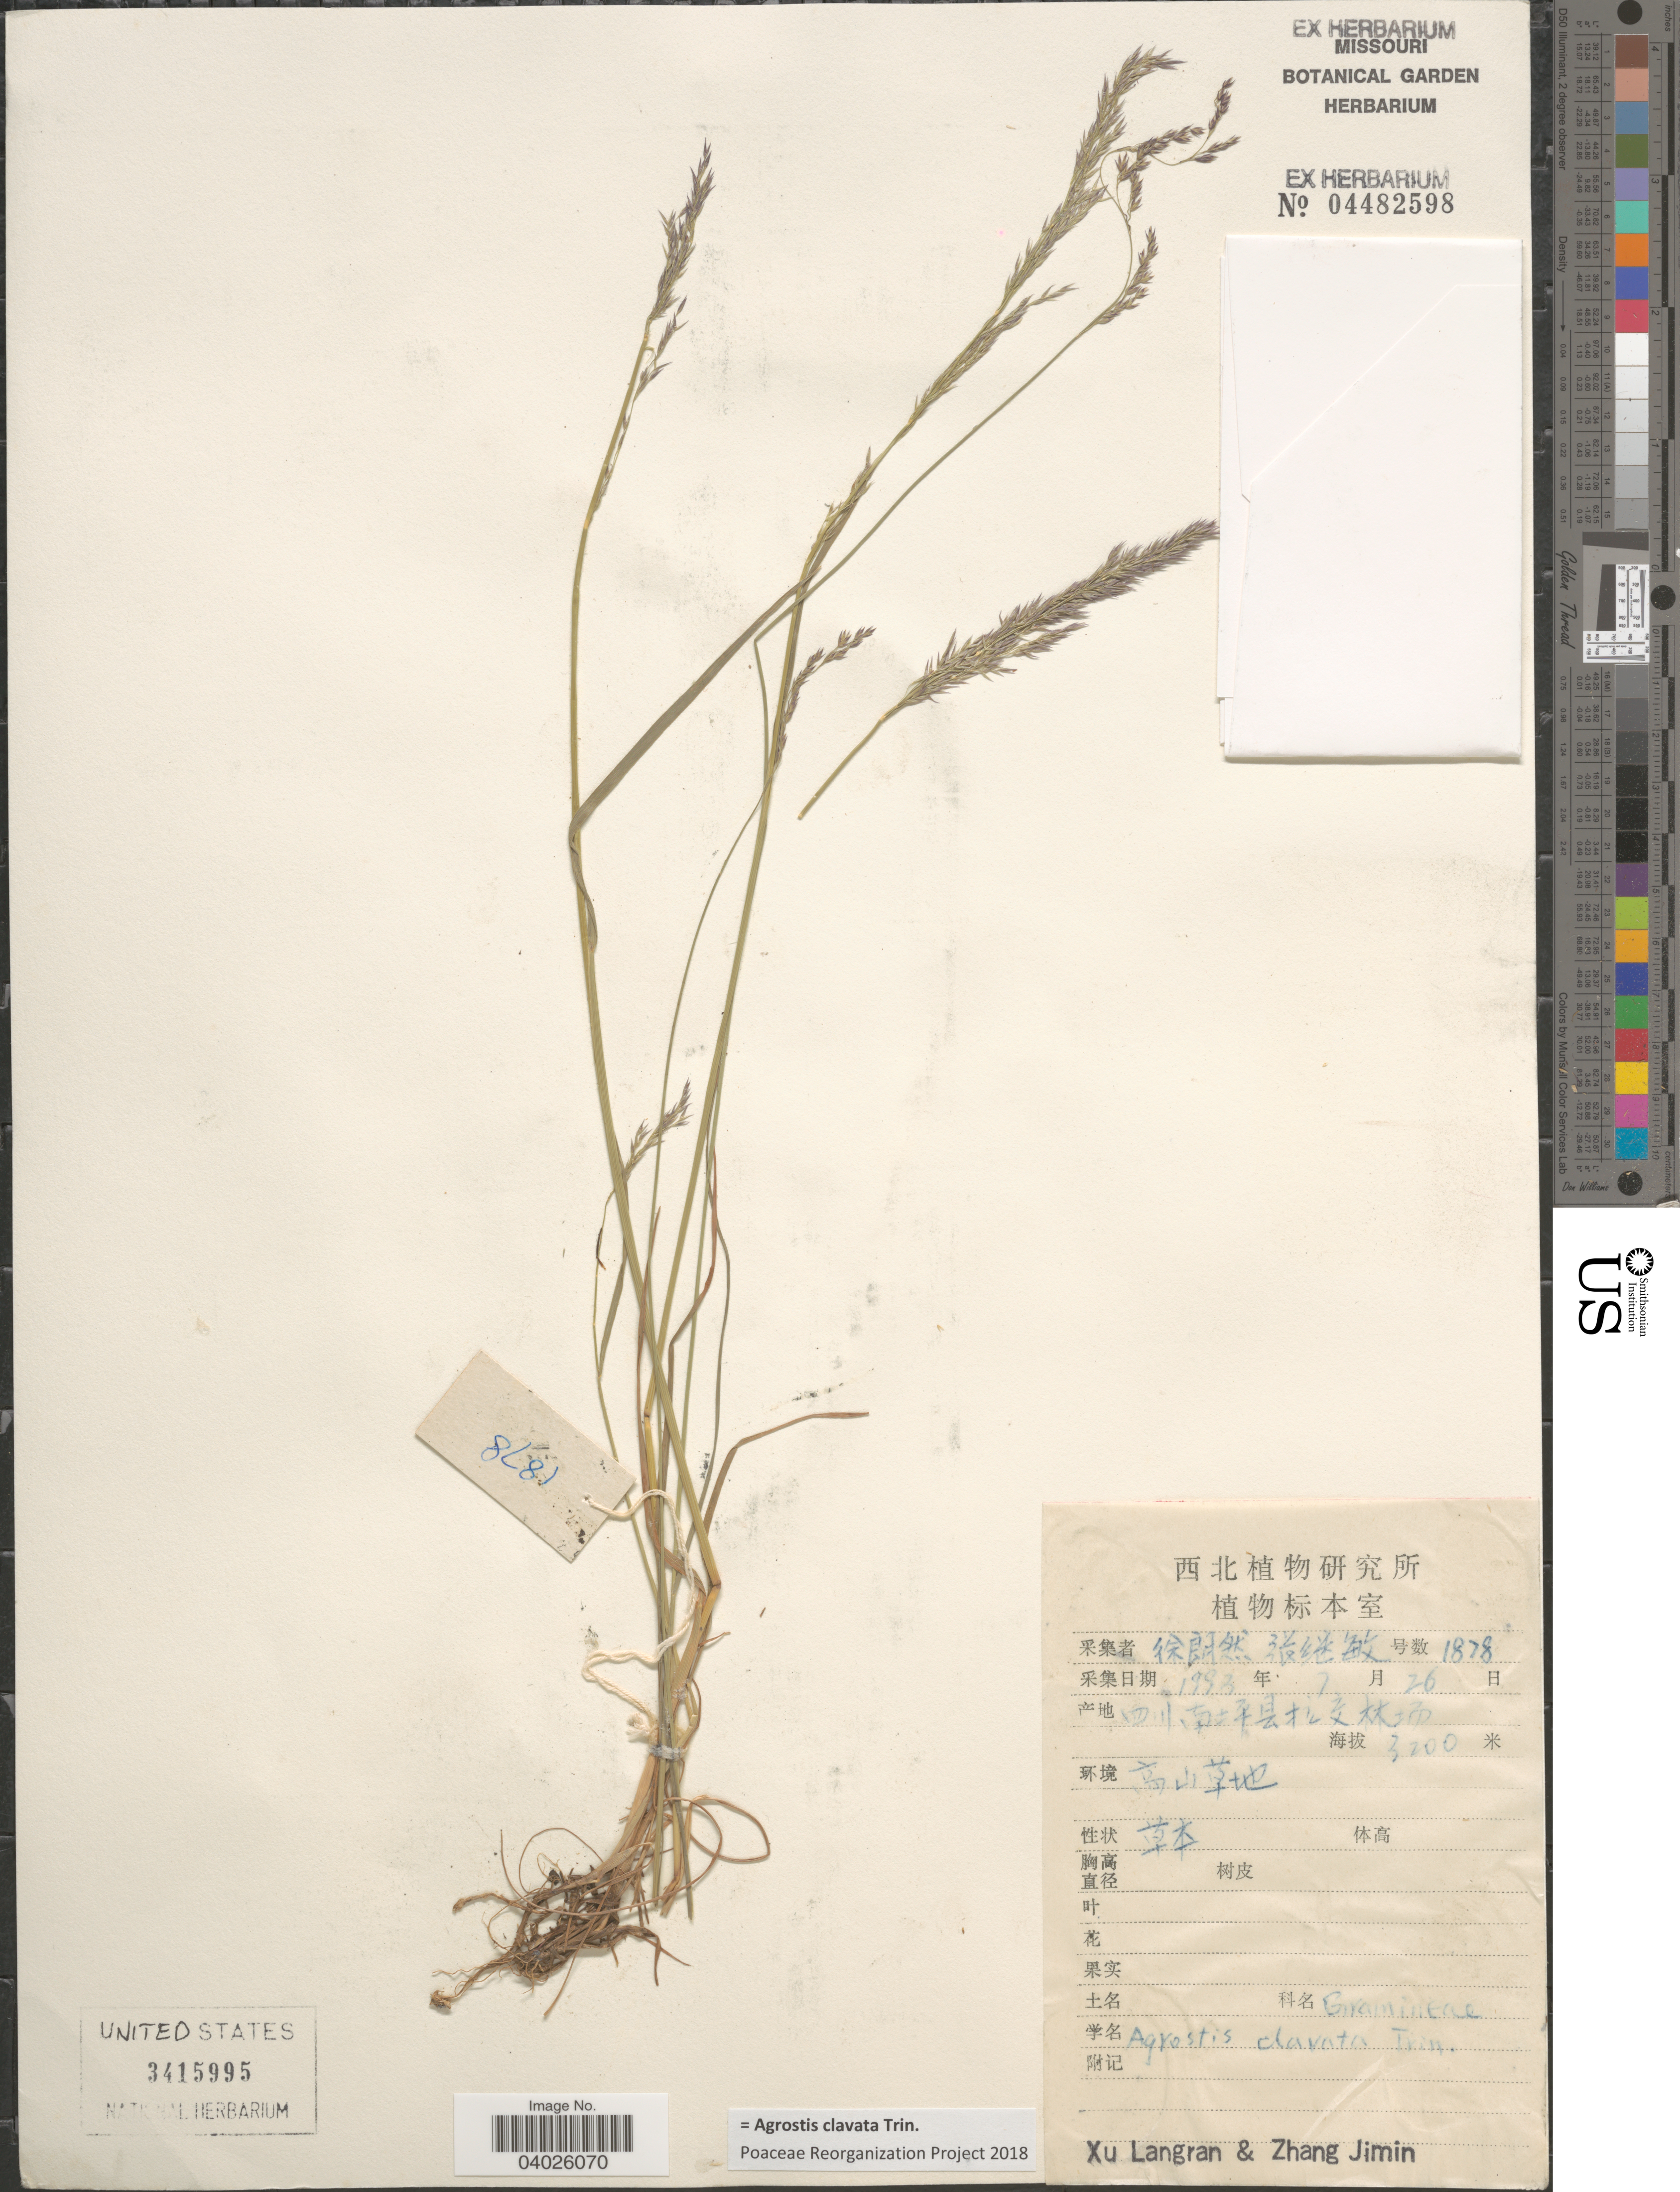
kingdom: Plantae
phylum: Tracheophyta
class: Liliopsida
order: Poales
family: Poaceae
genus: Agrostis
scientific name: Agrostis clavata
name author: Trin.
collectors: L. Xu & J. Zhang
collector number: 1878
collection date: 1993-07-26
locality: X.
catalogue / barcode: US 3415995